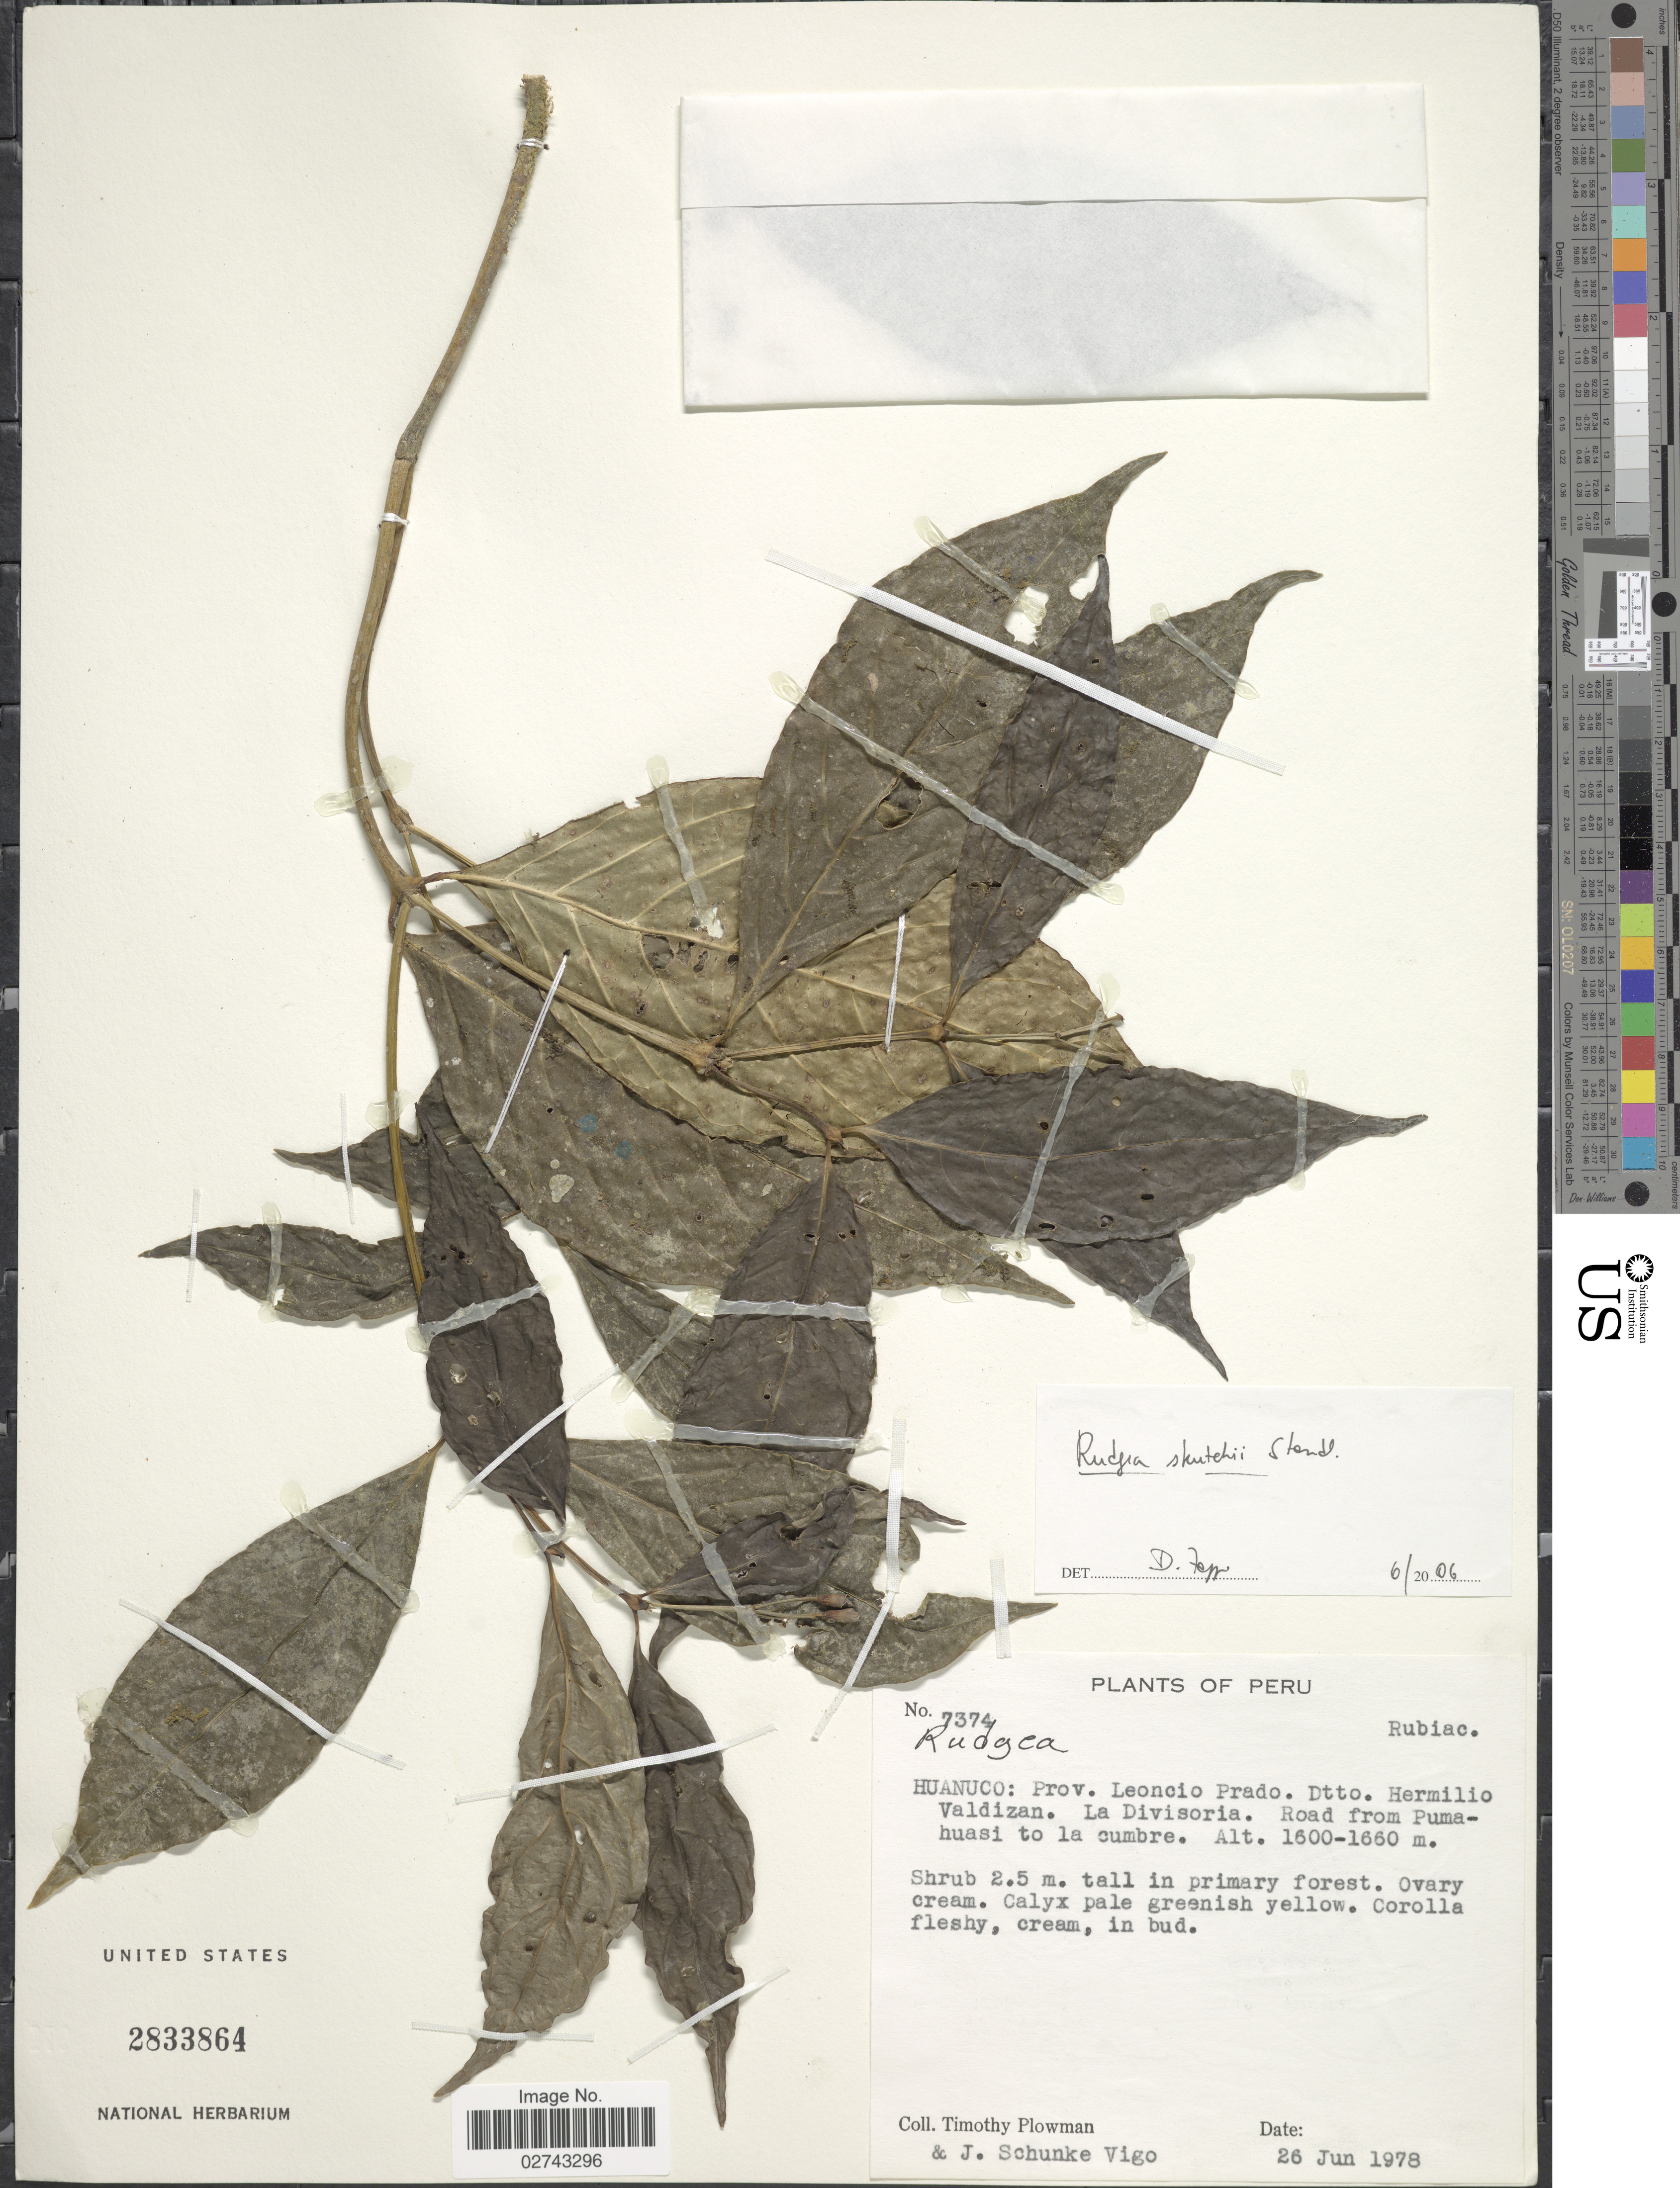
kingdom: Plantae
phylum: Tracheophyta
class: Magnoliopsida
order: Gentianales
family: Rubiaceae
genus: Rudgea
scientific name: Rudgea skutchii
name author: Standl.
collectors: T. Plowman & J. Schunke Vigo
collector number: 7374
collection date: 1978-06-26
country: Peru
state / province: Huánuco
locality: Prov. Leoncio Prado, Dtto. Hermilio Valdizan, La Divisoria, road from Pumahuasi to la cumbre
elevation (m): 1600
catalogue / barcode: US 2833864